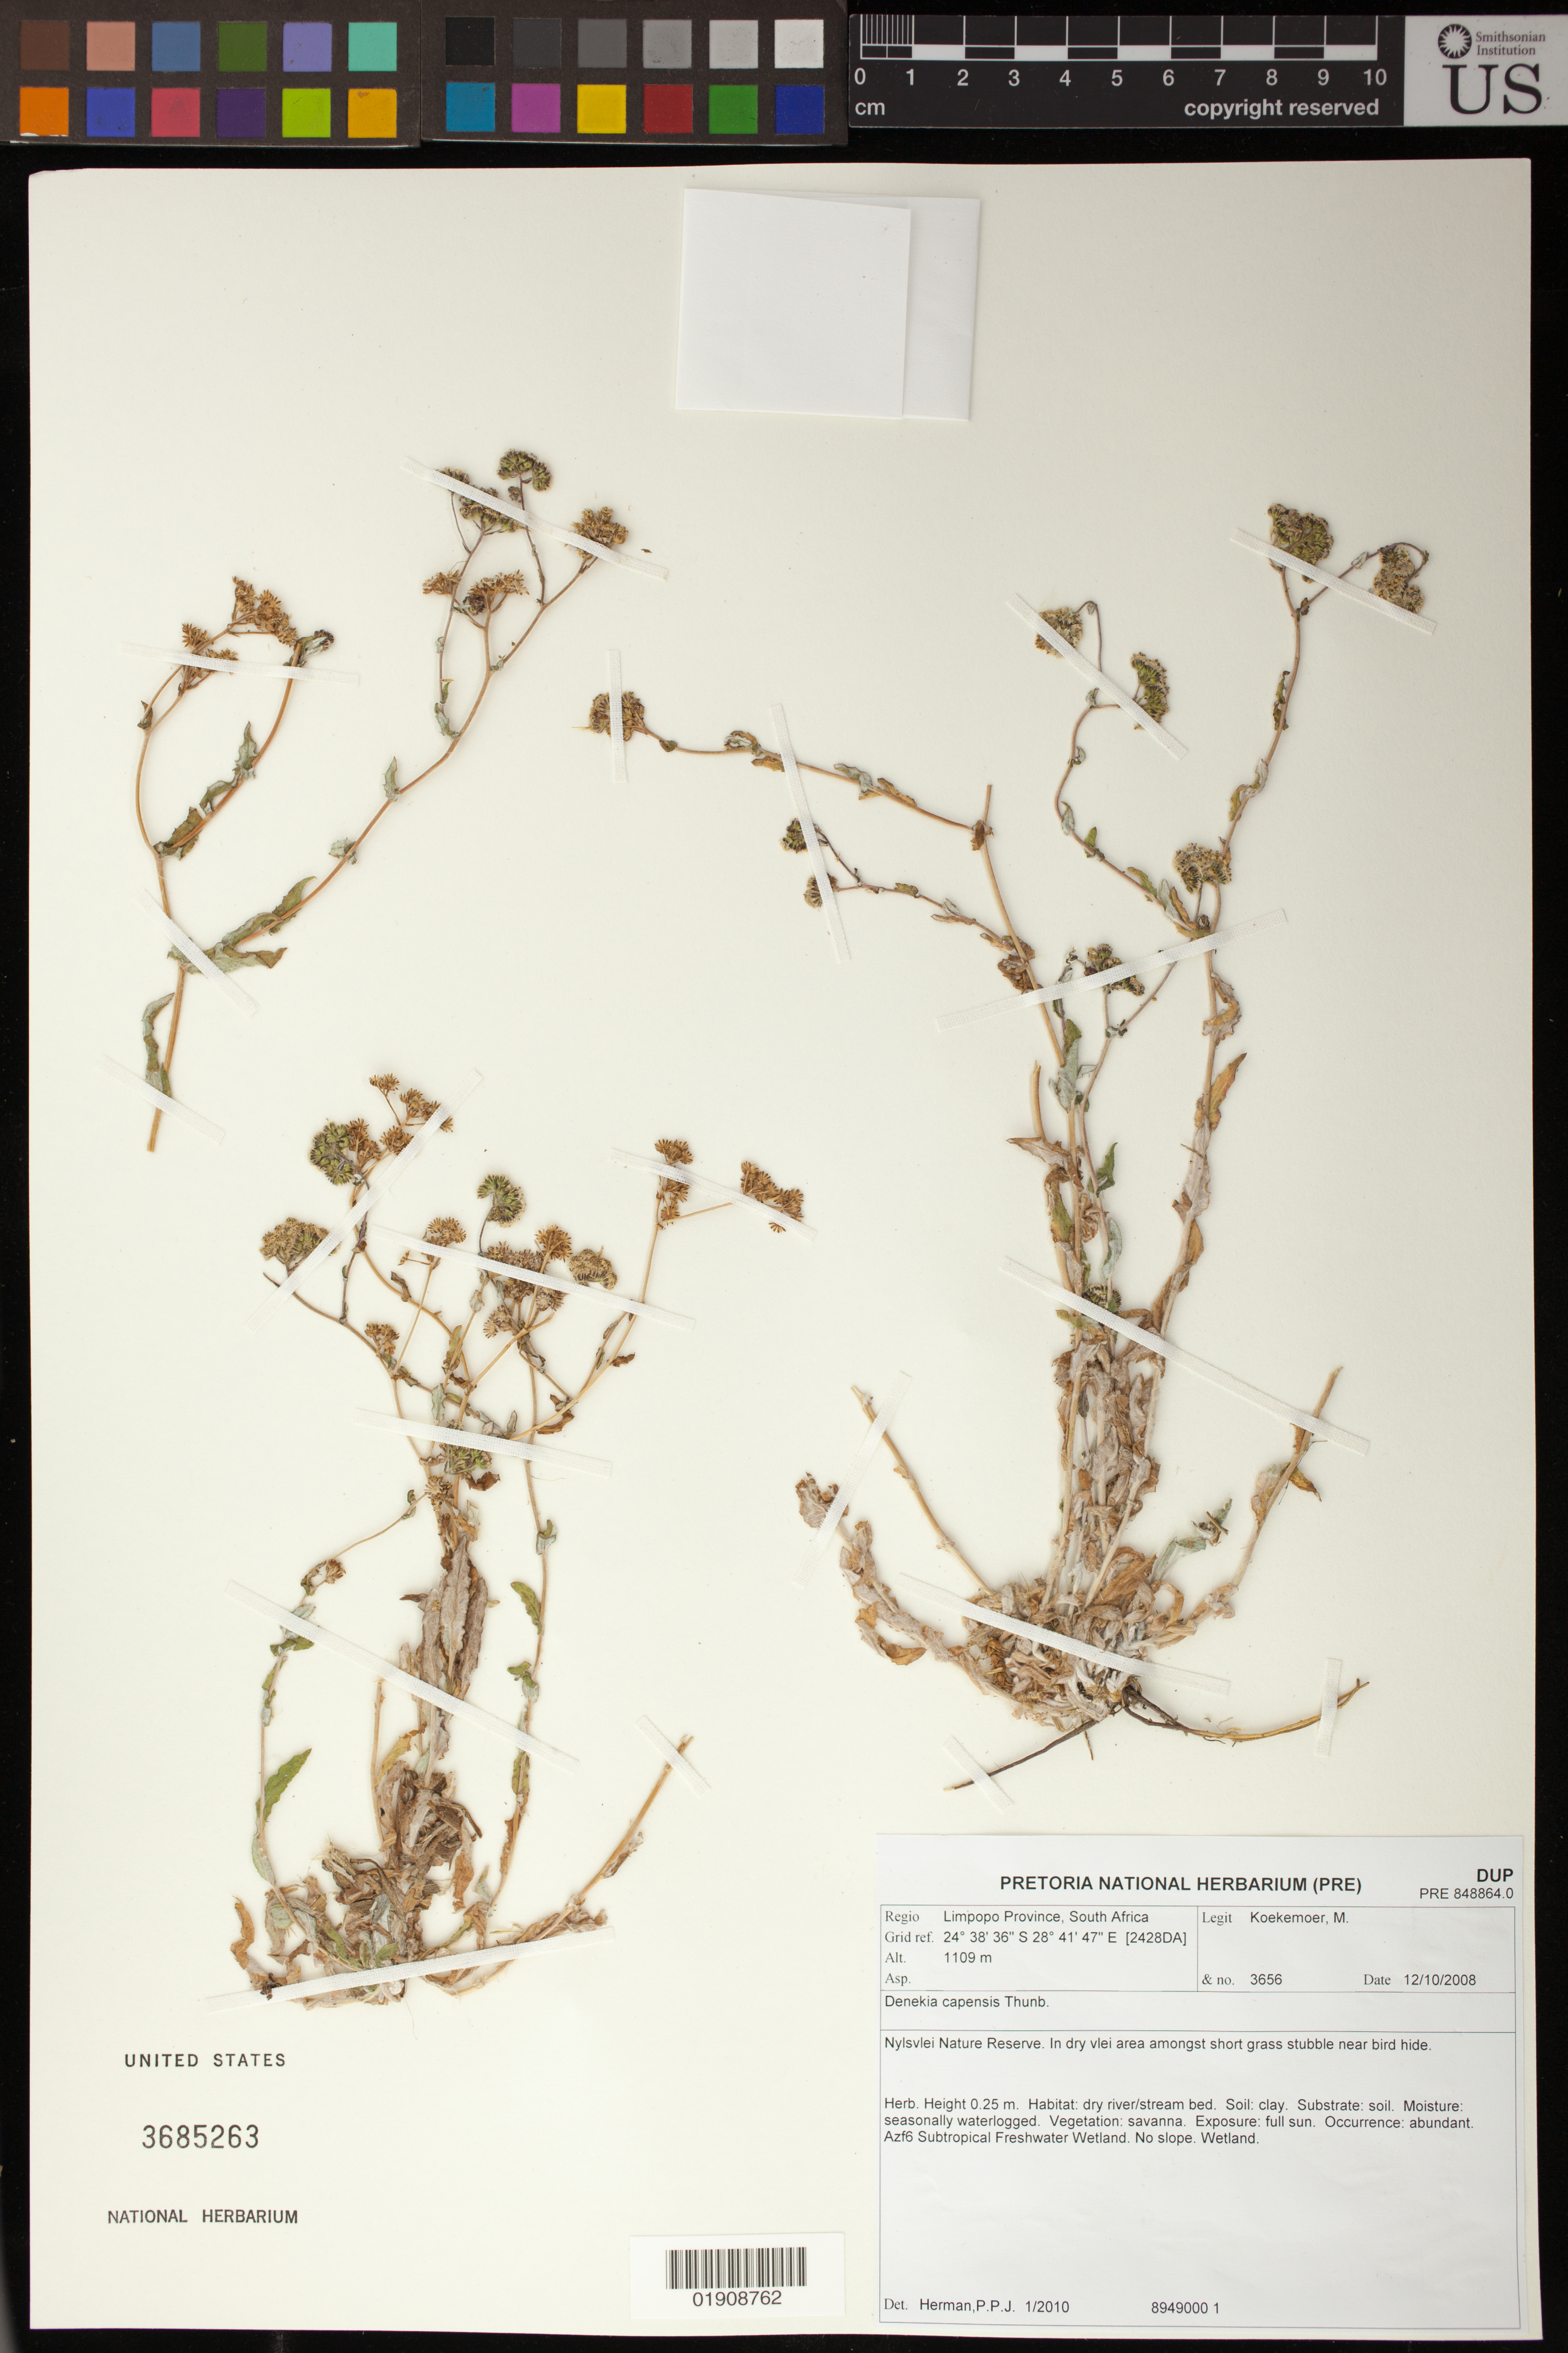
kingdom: Plantae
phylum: Tracheophyta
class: Magnoliopsida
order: Asterales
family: Asteraceae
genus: Denekia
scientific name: Denekia capensis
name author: Thunb.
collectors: M. Koekemoer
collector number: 3656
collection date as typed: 10 October 2008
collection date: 2008-10-10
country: South Africa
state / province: Limpopo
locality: Nylsvlei Nature Reserve. In dry vlei area amongst short grass stubble near bird hide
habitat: Savanna, freshwater wetland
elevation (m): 1109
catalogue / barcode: US 3685263